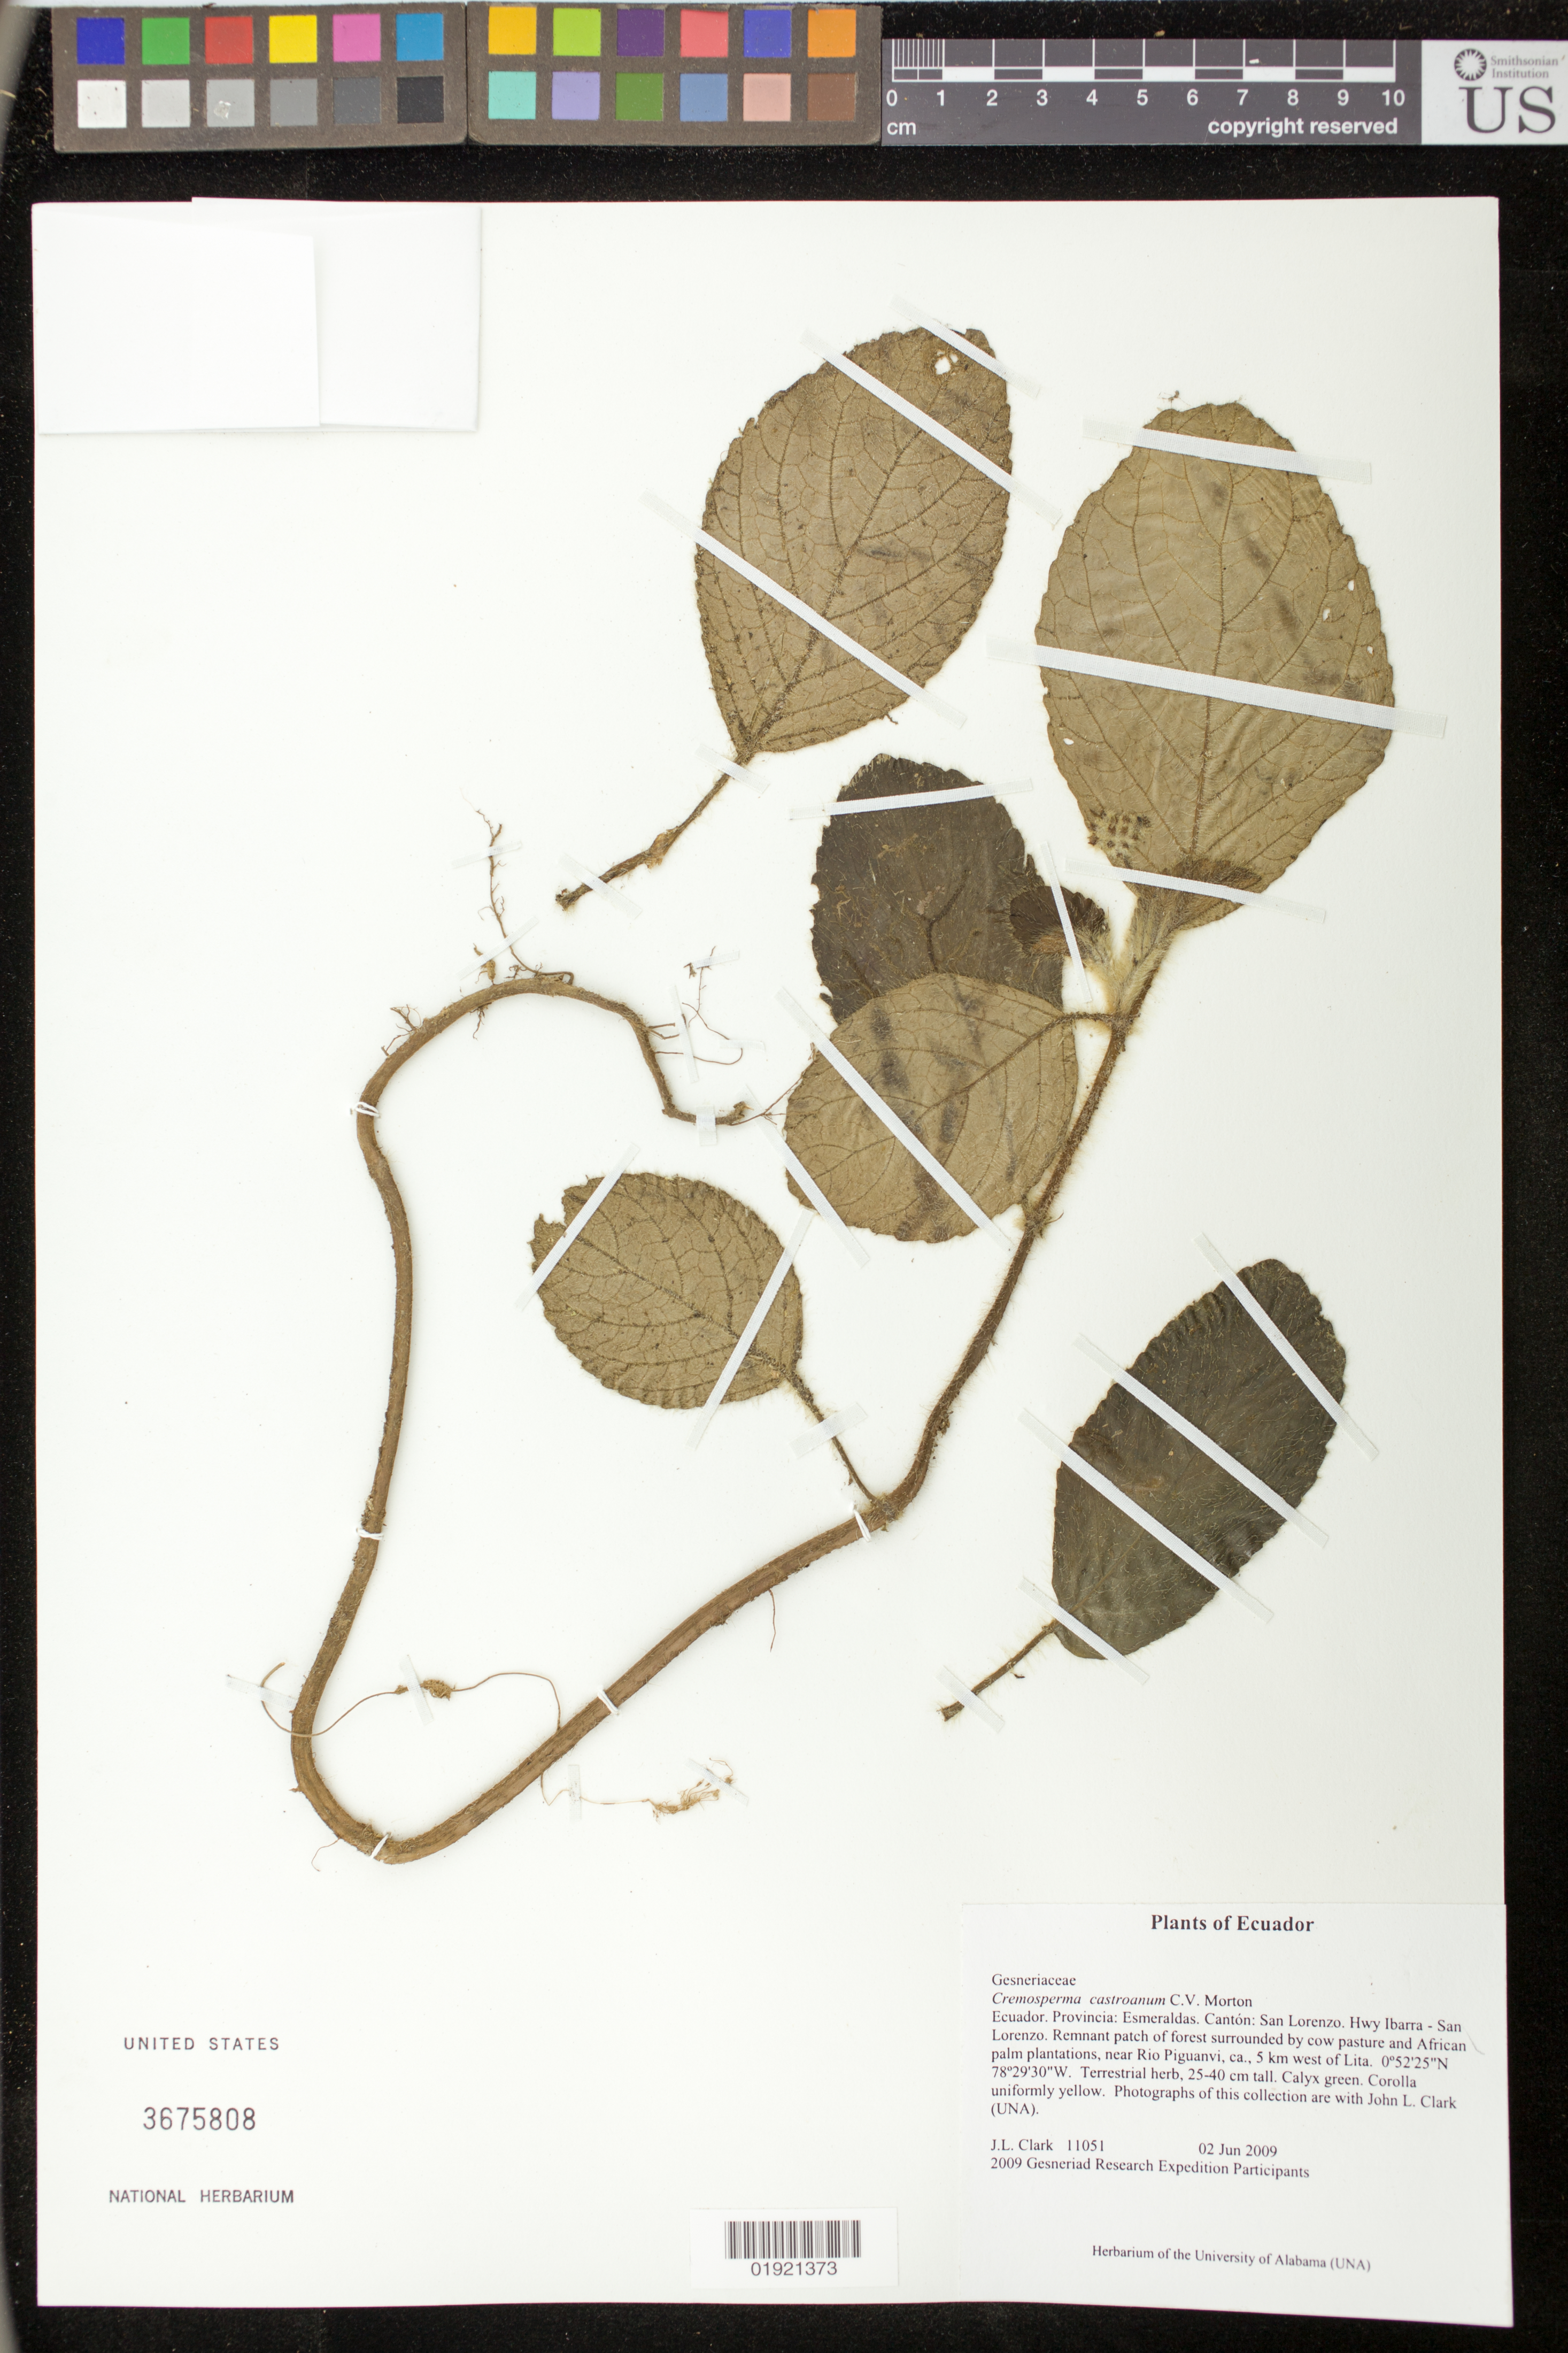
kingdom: Plantae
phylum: Tracheophyta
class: Magnoliopsida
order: Lamiales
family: Gesneriaceae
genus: Cremosperma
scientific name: Cremosperma castroanum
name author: C.V. Morton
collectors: J. L. Clark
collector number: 11051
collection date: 2009-06-02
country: Ecuador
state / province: Esmeraldas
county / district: San Lorenzo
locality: Hwy San Lorenzo-Ibarra. Remnant patch of forest along small stream, surrounded by cow pasture and African palm plantations, near Rio Piguanvi, ca., 5 km west of Lita.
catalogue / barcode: US 3675808